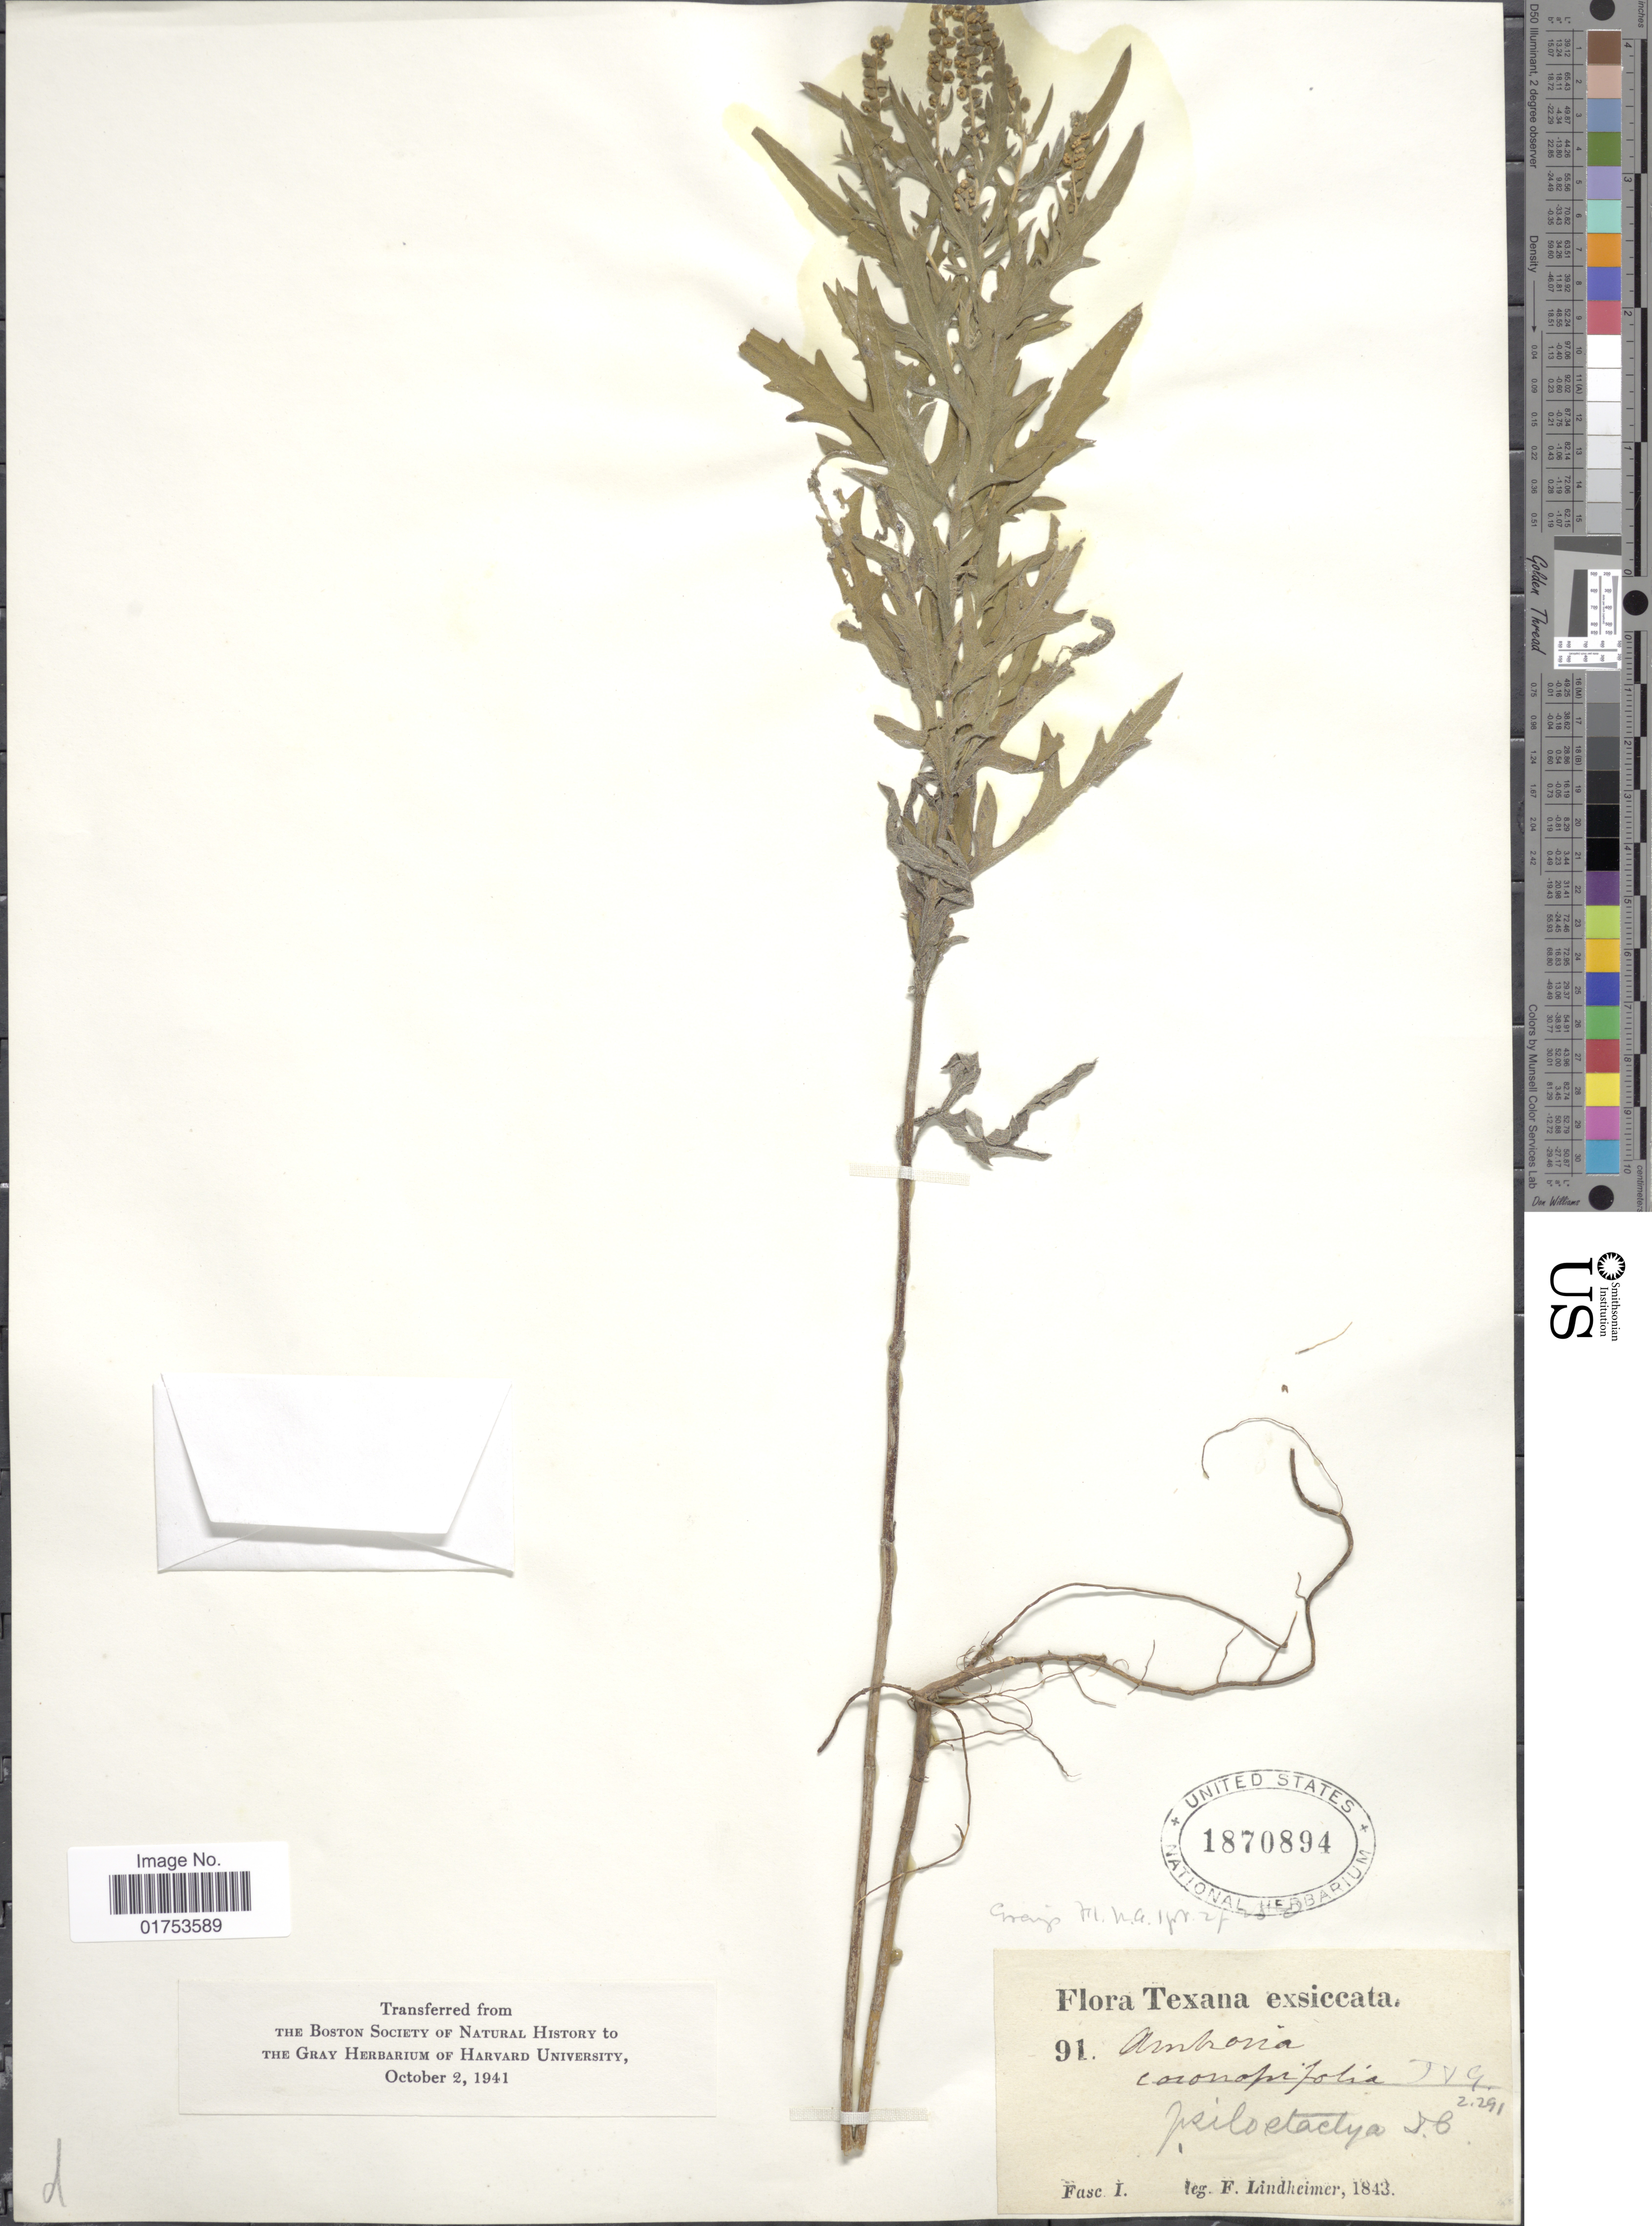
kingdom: Plantae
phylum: Tracheophyta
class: Magnoliopsida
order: Asterales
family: Asteraceae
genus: Ambrosia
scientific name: Ambrosia psilostachya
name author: DC.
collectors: F. Lindheimer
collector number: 91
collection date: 1843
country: United States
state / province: Texas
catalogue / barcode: US 1870894